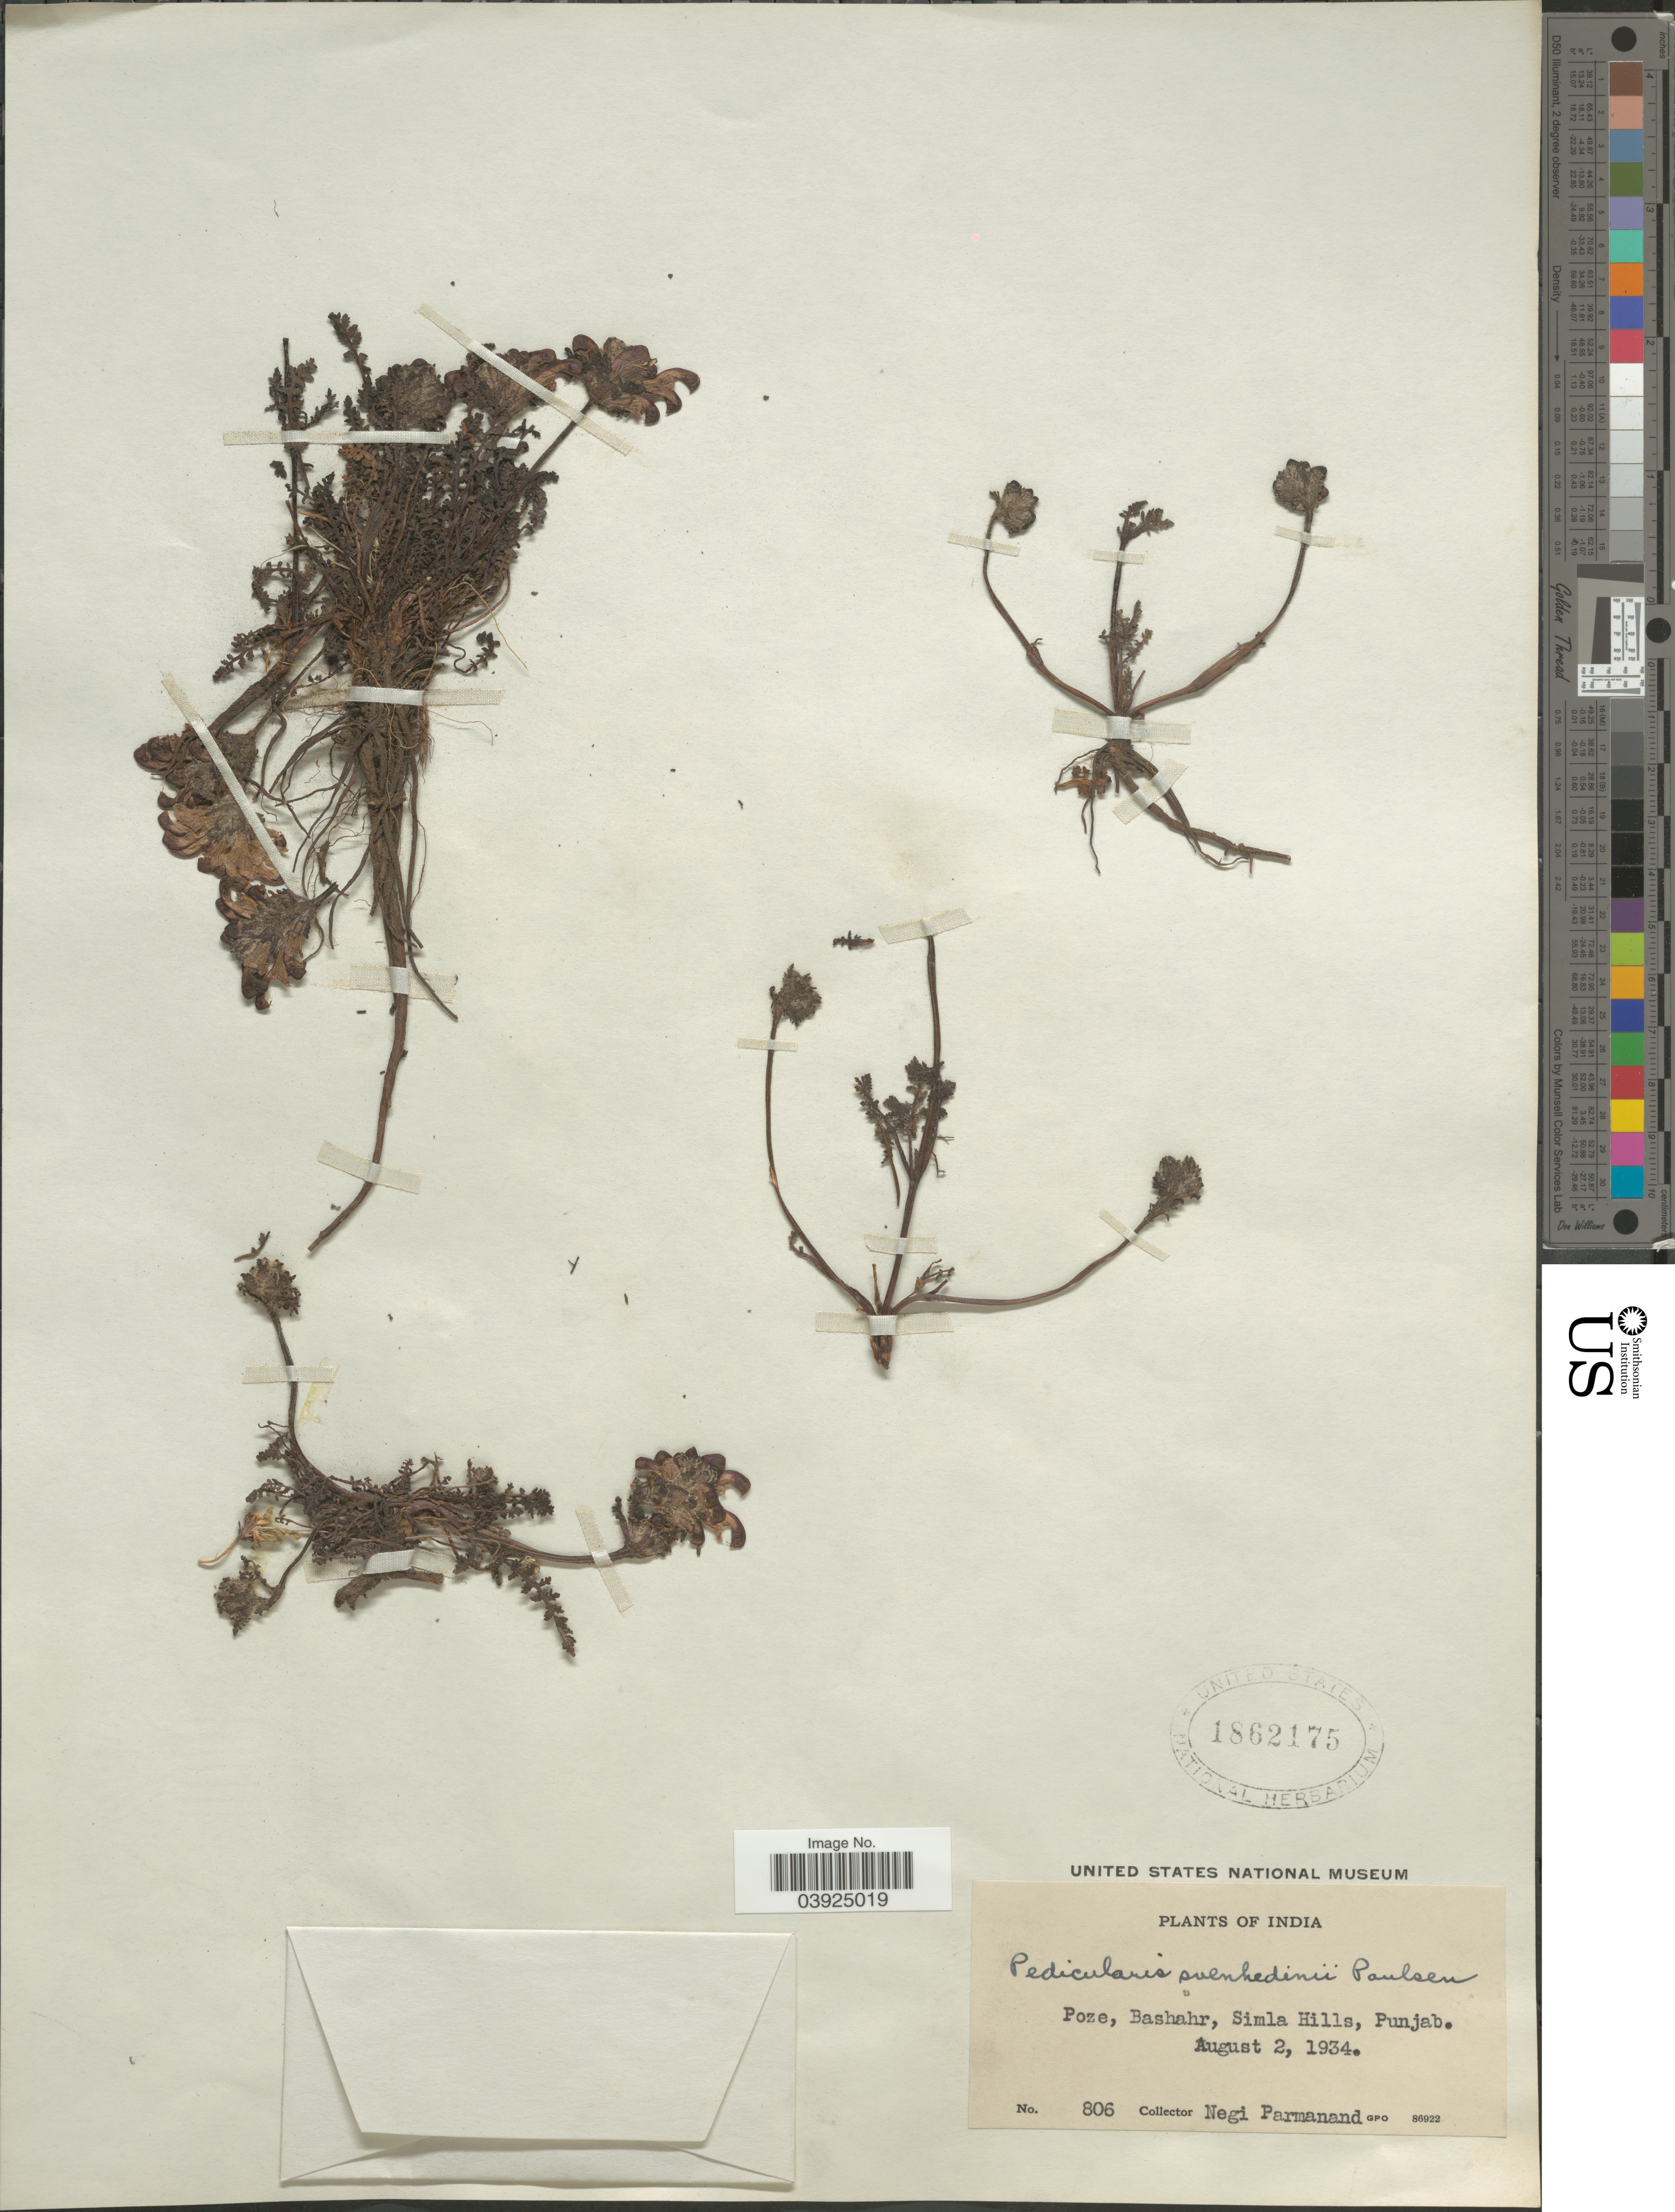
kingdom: Plantae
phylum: Tracheophyta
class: Magnoliopsida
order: Lamiales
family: Orobanchaceae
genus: Pedicularis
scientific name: Pedicularis svenhedinii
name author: Paulsen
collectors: N. Parmanand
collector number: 806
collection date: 1934-08-02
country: India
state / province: Himachal Pradesh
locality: Poze, Bashahr, Simla Hills.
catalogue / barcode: US 1862175